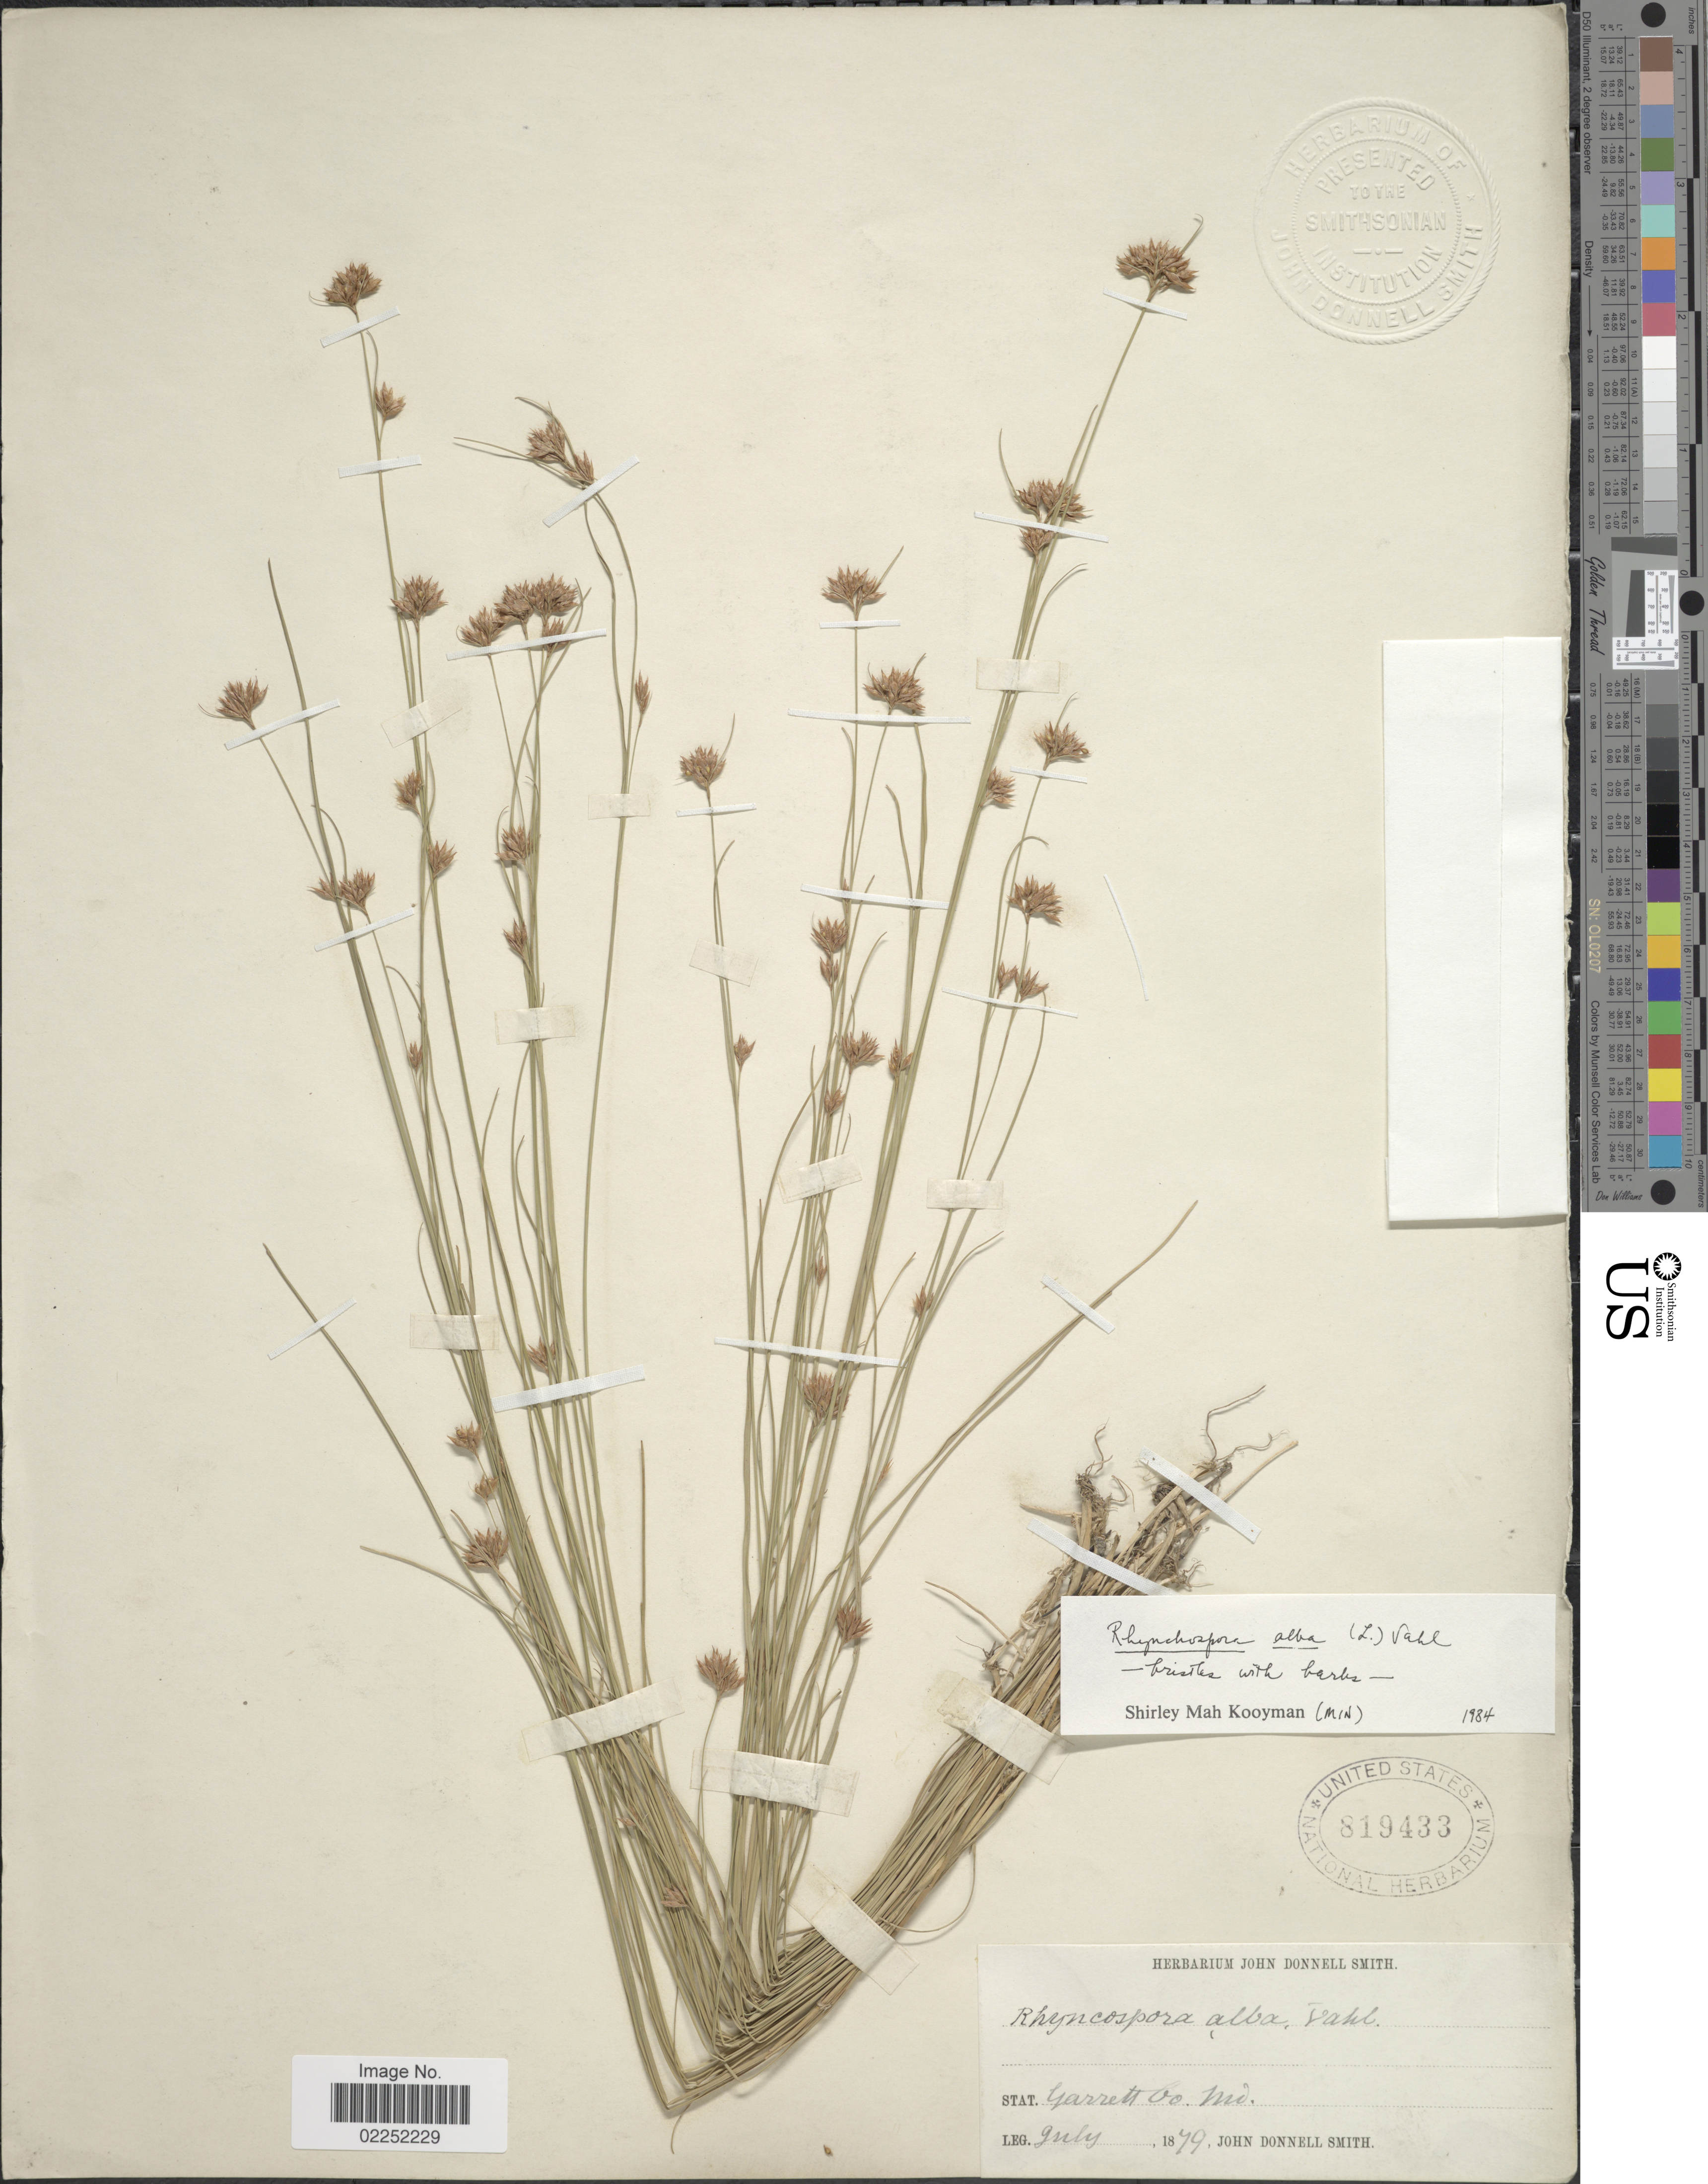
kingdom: Plantae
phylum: Tracheophyta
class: Liliopsida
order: Poales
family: Cyperaceae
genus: Rhynchospora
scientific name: Rhynchospora alba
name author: (L.) Vahl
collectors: J. Donnell Smith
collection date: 1879-07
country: United States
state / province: Maryland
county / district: Garrett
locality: Garrett Co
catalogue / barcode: US 819433